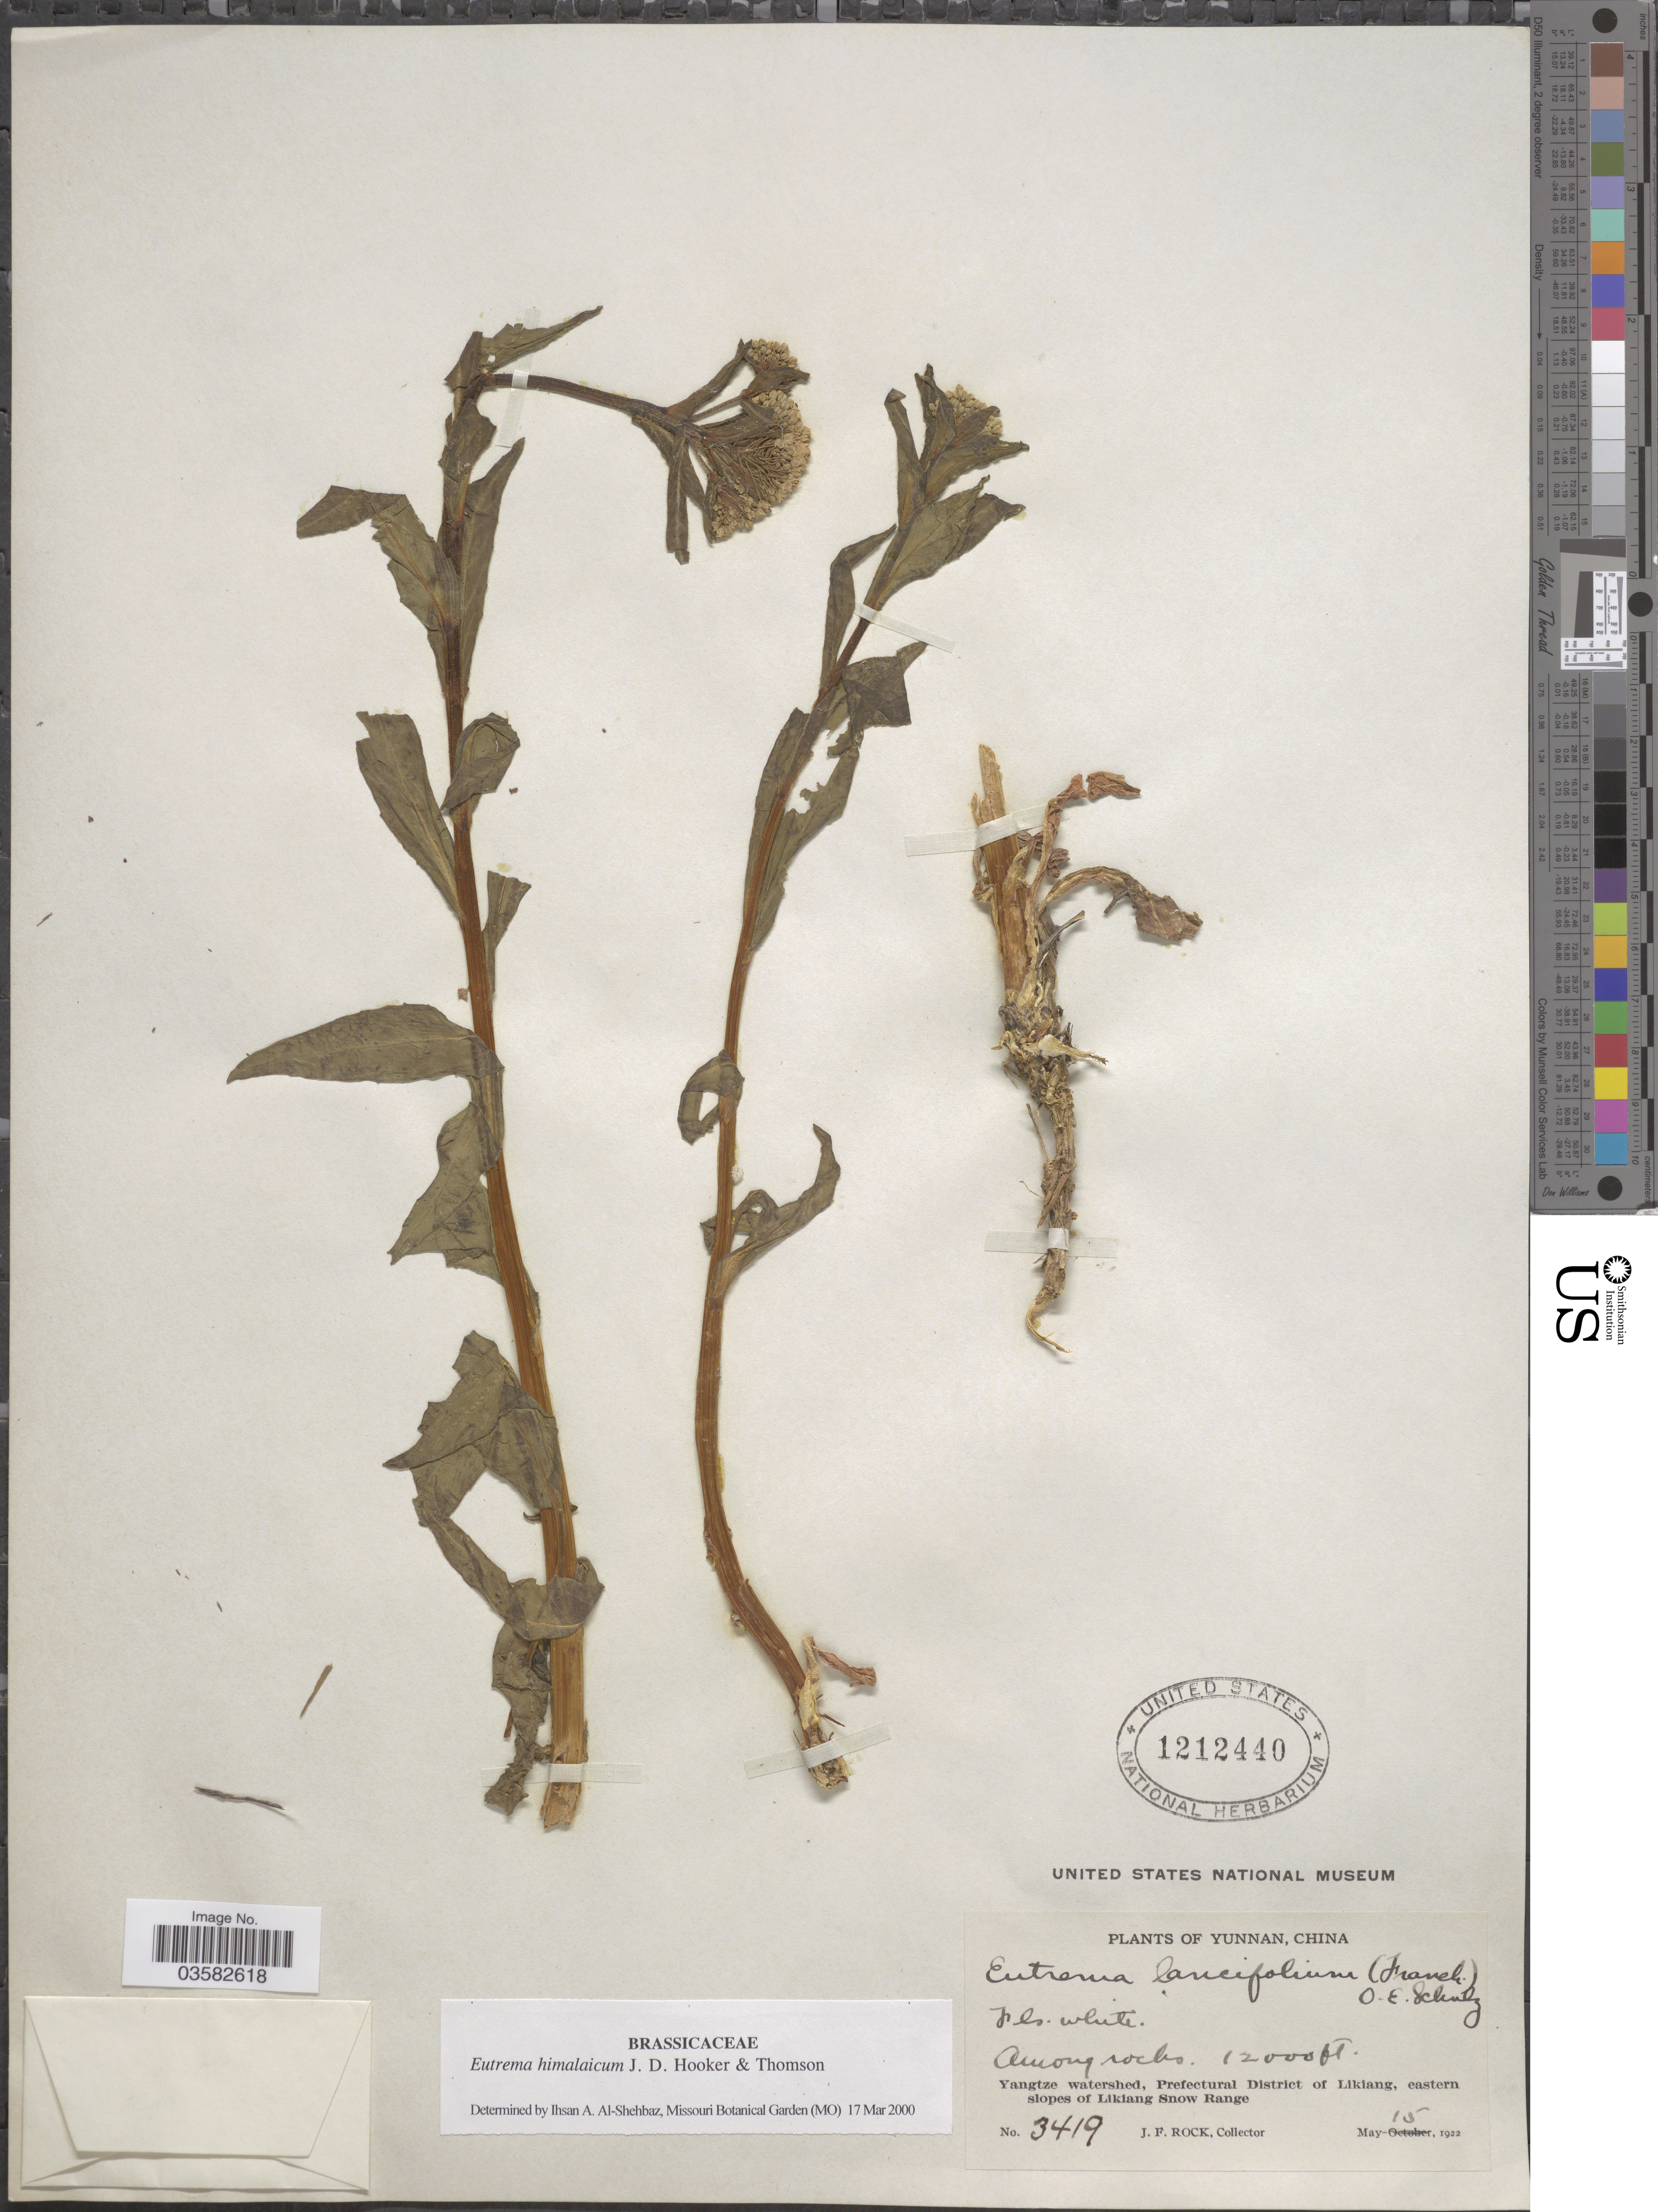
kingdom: Plantae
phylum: Tracheophyta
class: Magnoliopsida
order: Brassicales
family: Brassicaceae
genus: Eutrema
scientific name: Eutrema himalaicum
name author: Hook. f. & Thomson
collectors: J. Rock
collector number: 3419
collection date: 1922-05-15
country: China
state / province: Yunnan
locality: Yangtze watershed, Prefectural District of Likiang, eastern slopes of Likiang Snow Range.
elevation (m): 3658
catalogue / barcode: US 1212440